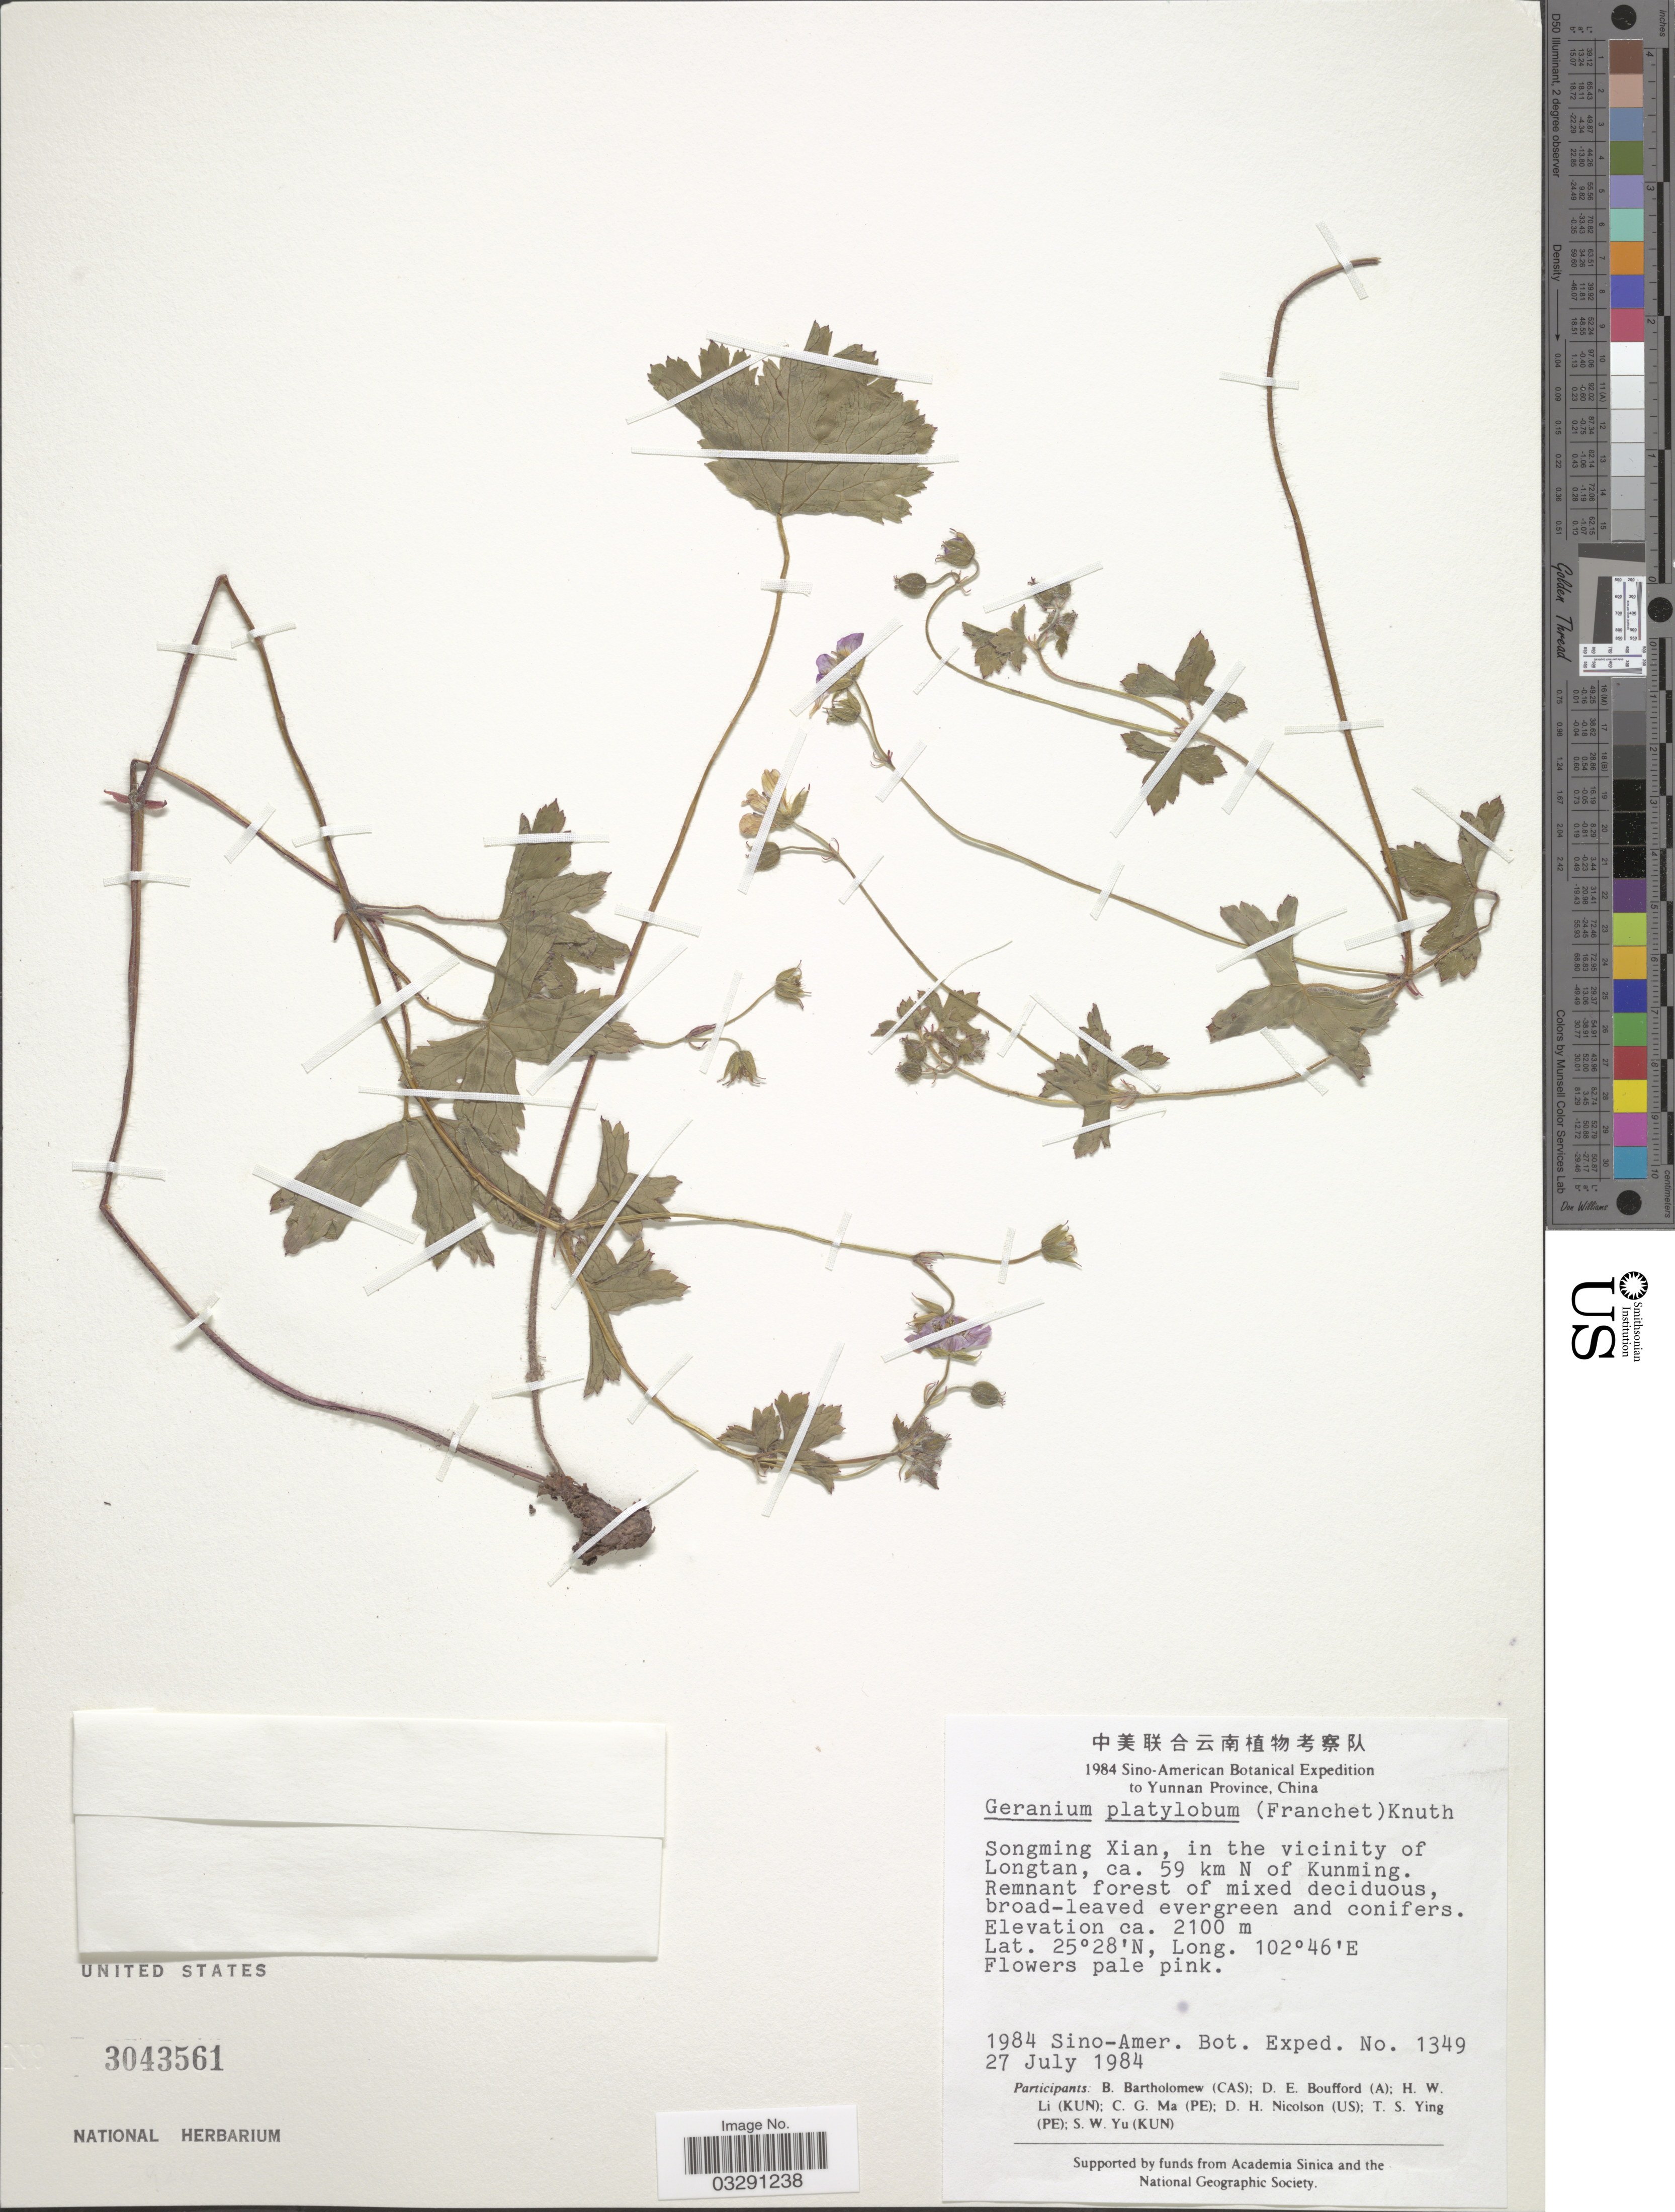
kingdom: Plantae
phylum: Tracheophyta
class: Magnoliopsida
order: Geraniales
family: Geraniaceae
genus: Geranium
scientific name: Geranium platylobum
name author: (Franch.) R. Knuth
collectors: B. Bartholomew, D. E. Boufford, H. W. Li, C. Ma & et al.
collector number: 1349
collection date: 1984-07-27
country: China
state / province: Yunnan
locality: Songming Xian, in the vicinity of Longtan, ca. 59 km N of Kunming.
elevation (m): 2100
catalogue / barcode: US 3043561